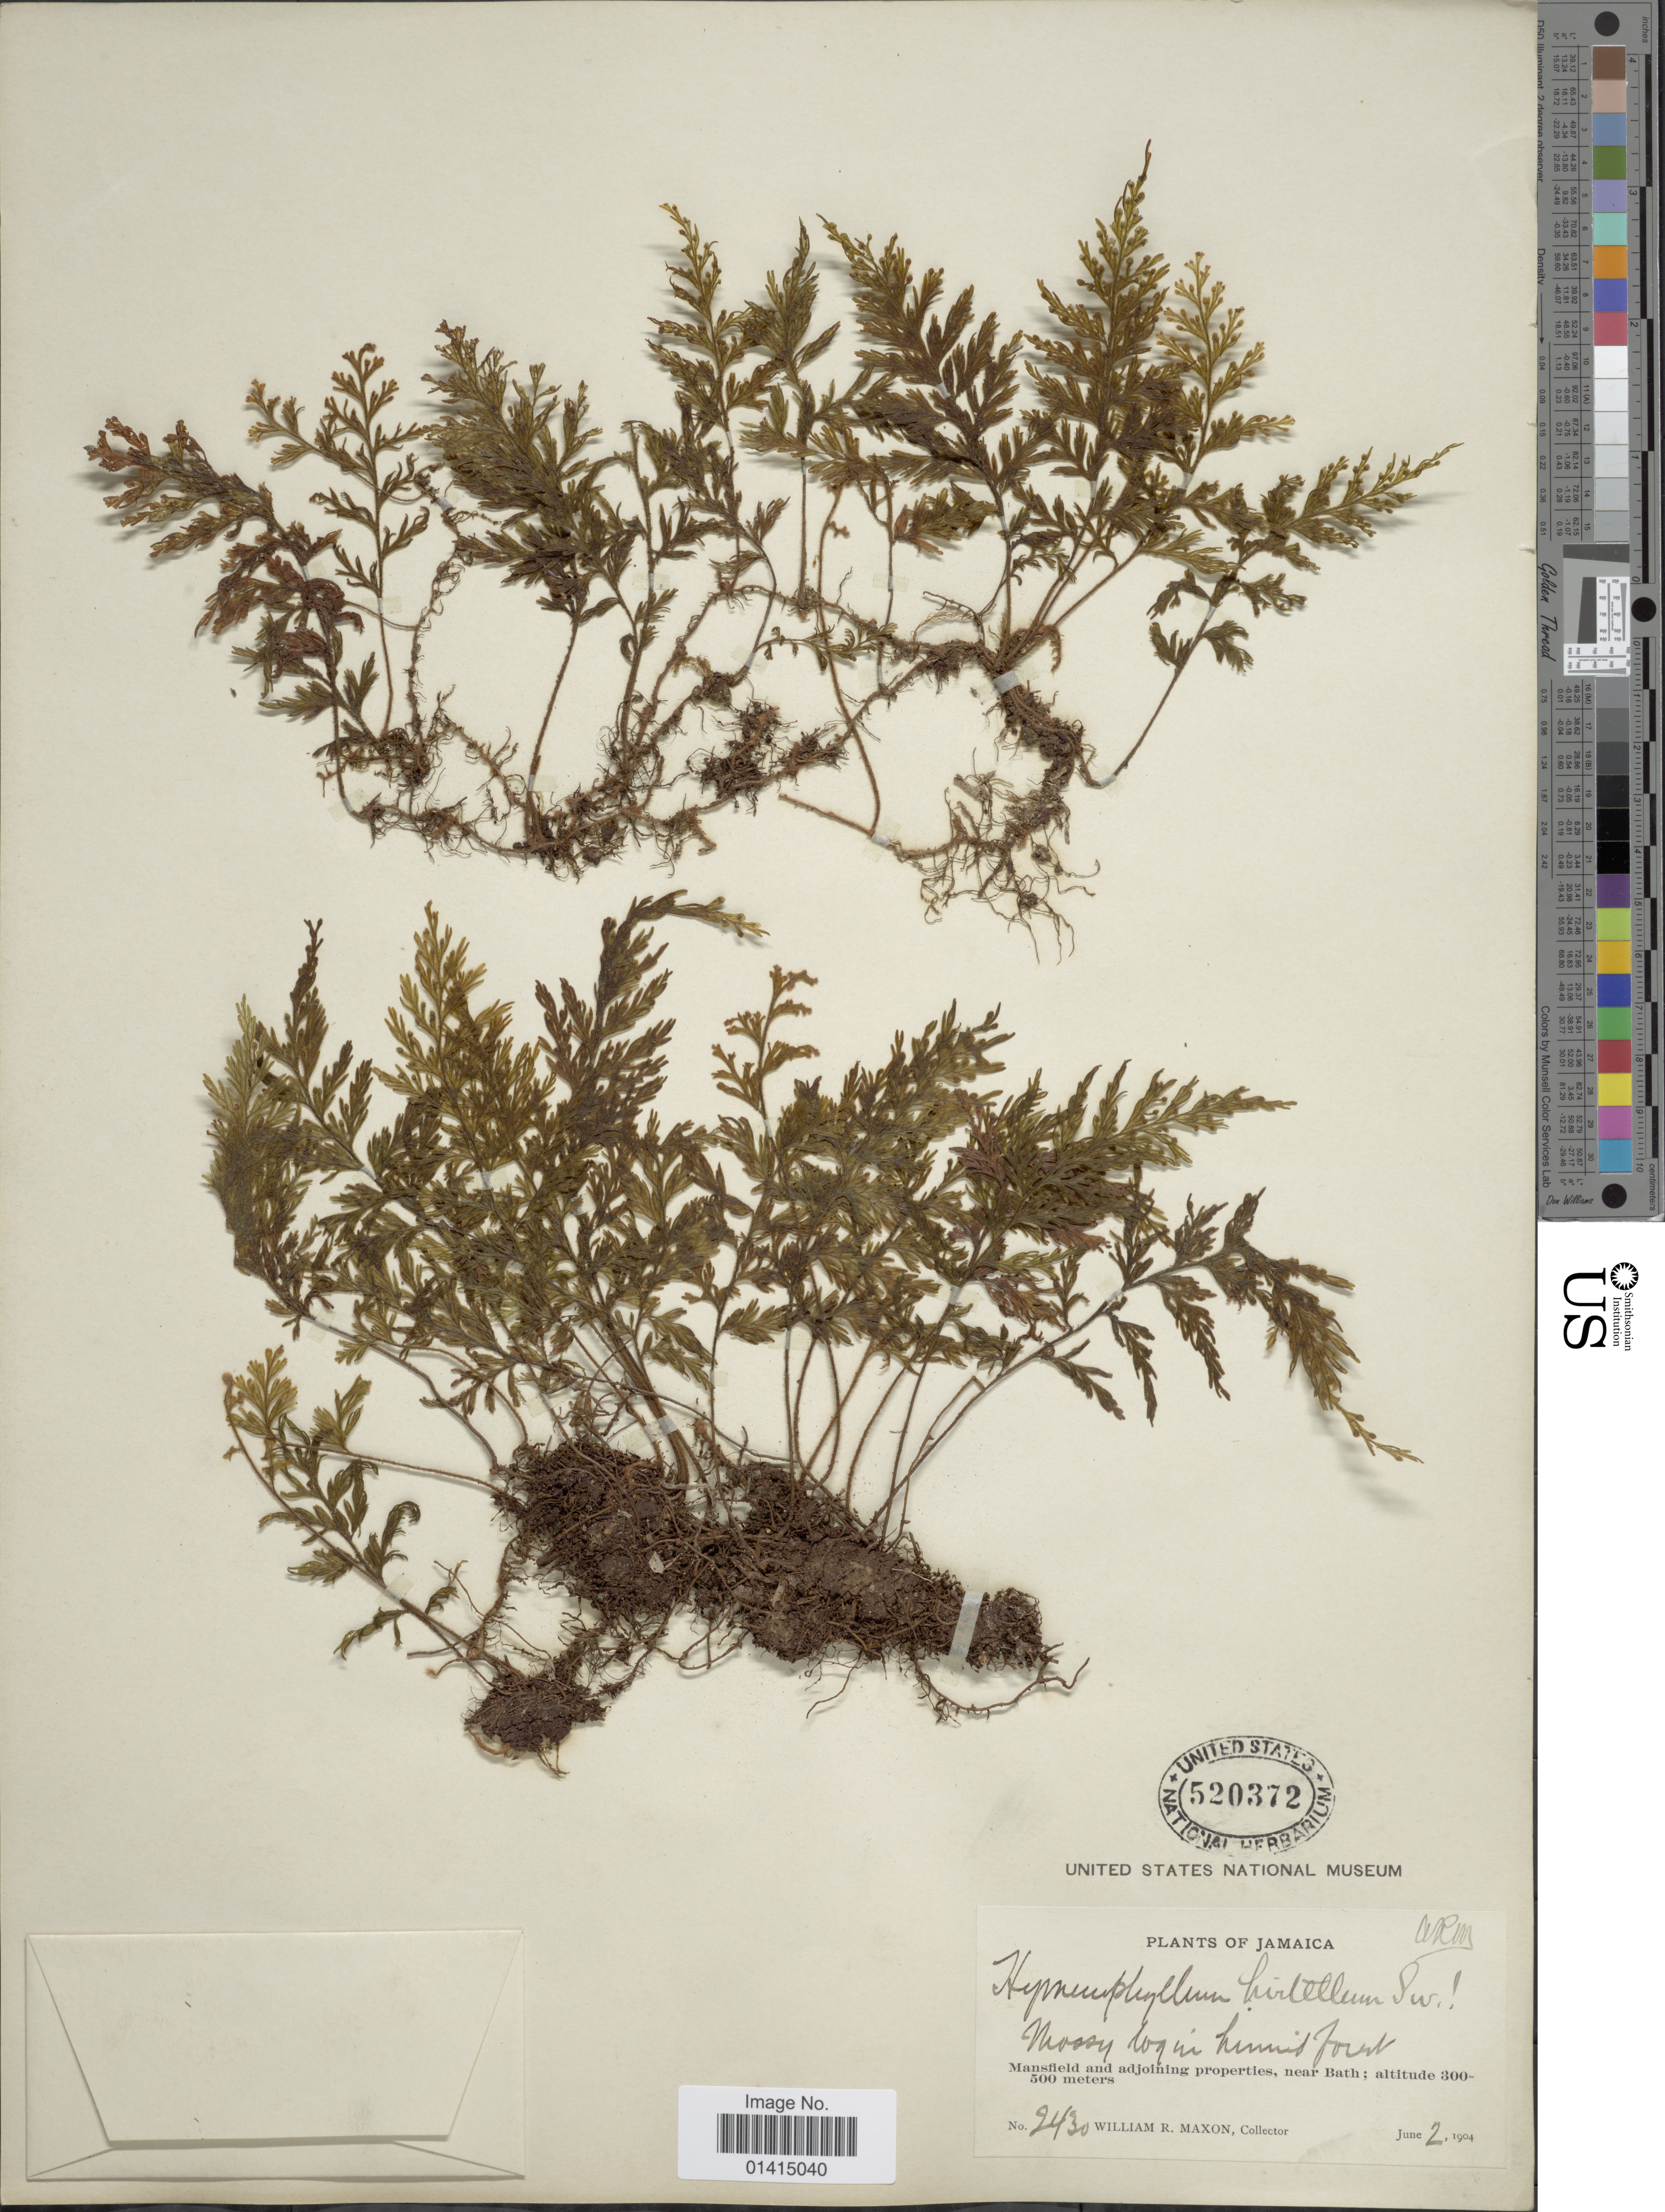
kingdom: Plantae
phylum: Tracheophyta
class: Polypodiopsida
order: Hymenophyllales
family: Hymenophyllaceae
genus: Hymenophyllum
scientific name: Hymenophyllum hirtellum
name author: Sw. in Schrad.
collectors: W. R. Maxon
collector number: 2430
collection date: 1904-06-02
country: Jamaica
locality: Mansfield and adjoining properties, near Bath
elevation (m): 300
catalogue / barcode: US 520372